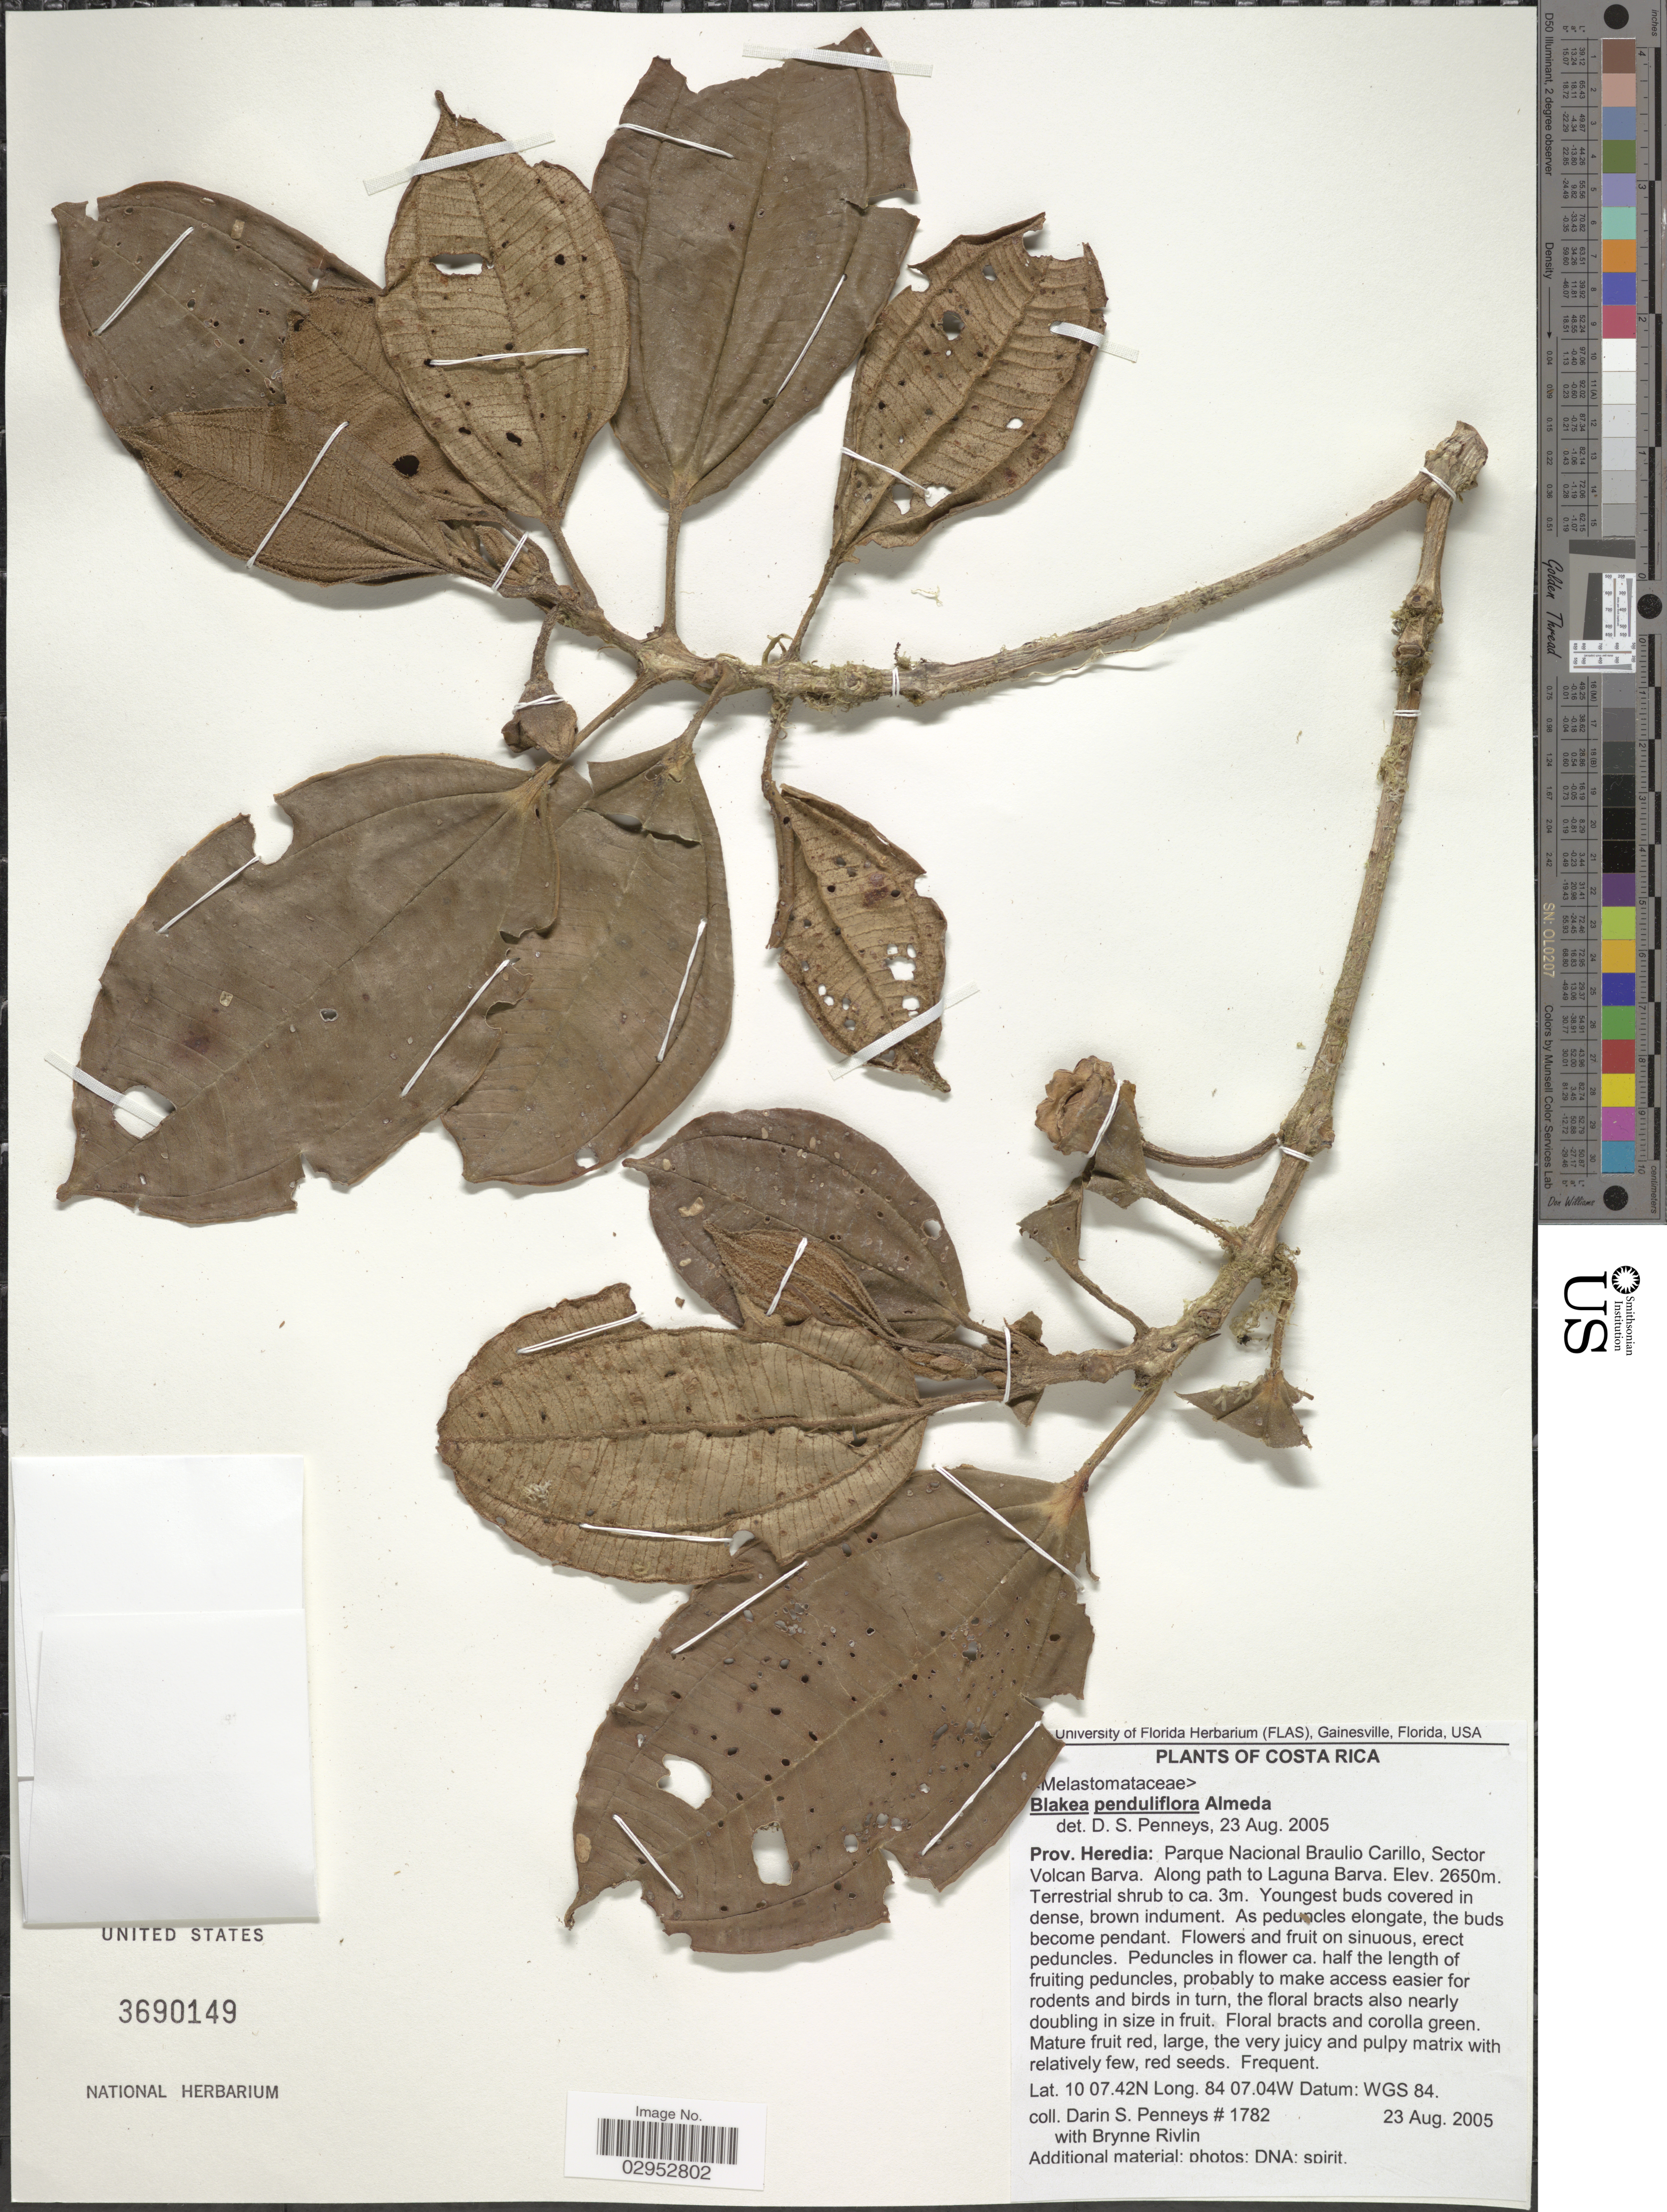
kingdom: Plantae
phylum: Tracheophyta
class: Magnoliopsida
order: Myrtales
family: Melastomataceae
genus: Blakea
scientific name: Blakea penduliflora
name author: Almeda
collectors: D. S. Penneys & B. Rivlin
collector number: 1782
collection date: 2005-08-23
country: Costa Rica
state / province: Heredia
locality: Prov. Heredia: Parque Nacional Braulio Carillo, Sector Volcan Barva. Along path to Laguna Barva.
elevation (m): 2650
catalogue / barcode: US 3690149